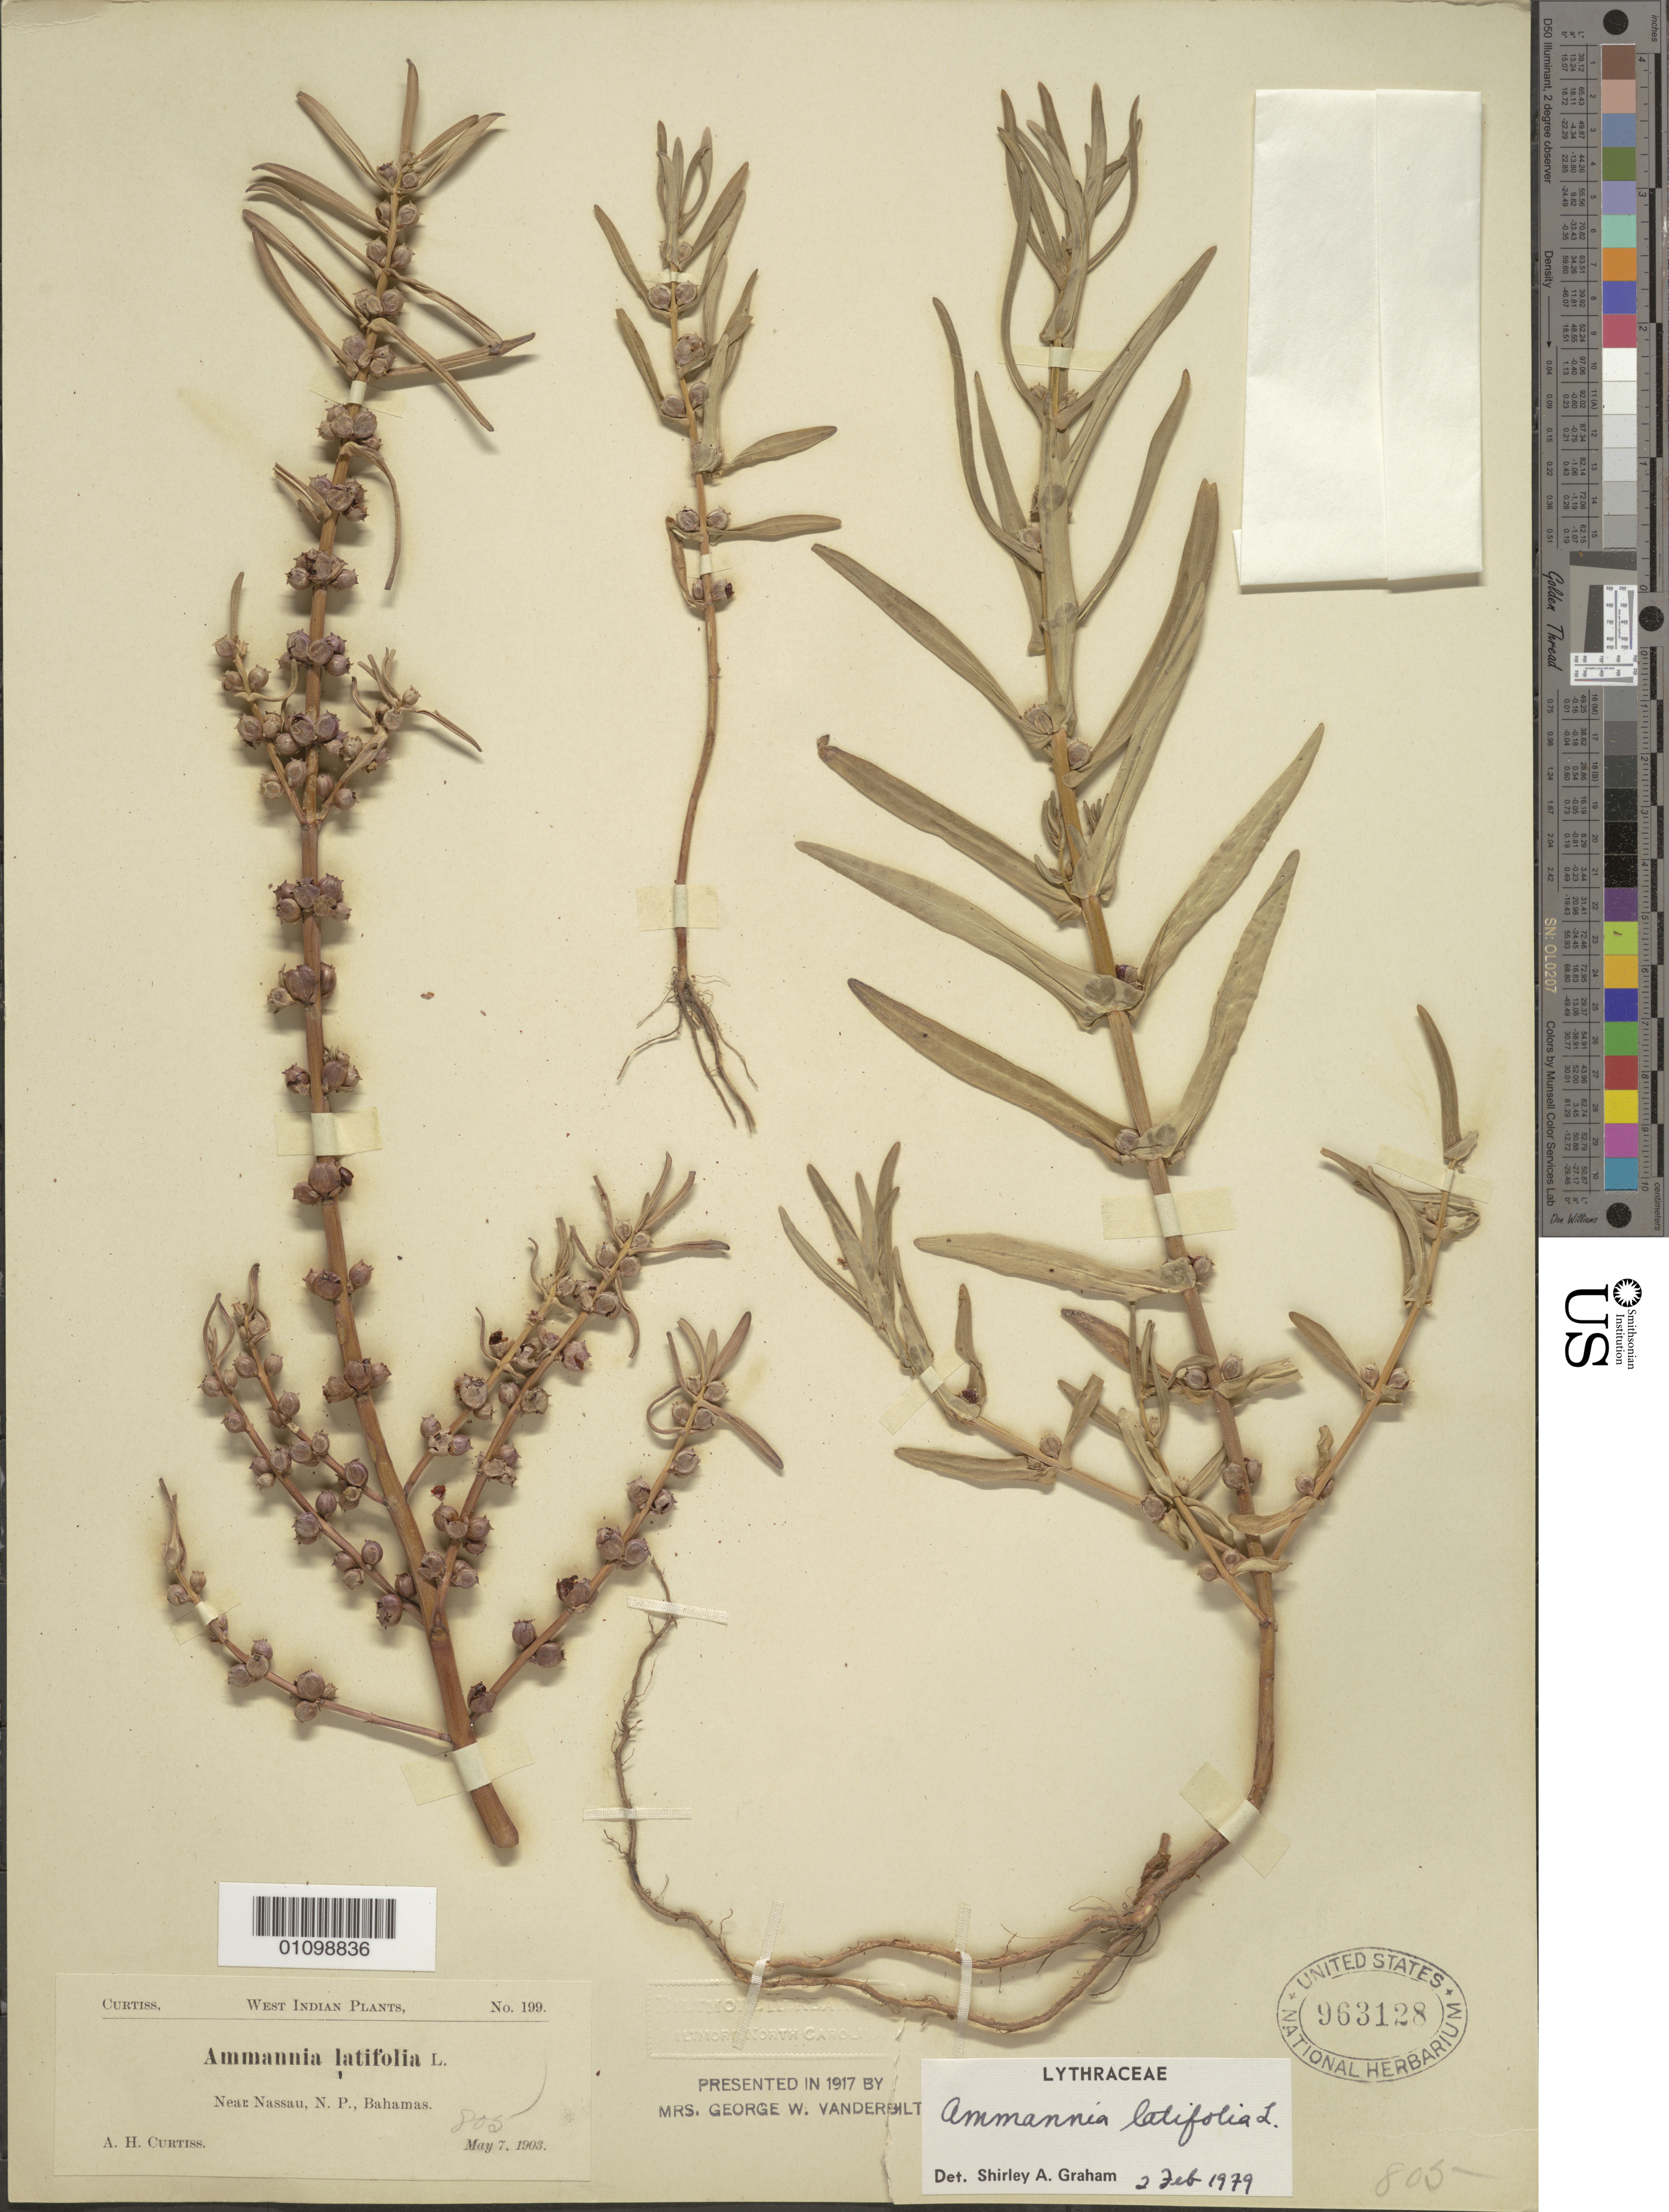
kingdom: Plantae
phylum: Tracheophyta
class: Magnoliopsida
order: Myrtales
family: Lythraceae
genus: Ammannia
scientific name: Ammannia latifolia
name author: L.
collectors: A. H. Curtiss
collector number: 199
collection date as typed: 07 May 1903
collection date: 1903-05-07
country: Bahamas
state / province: New Providence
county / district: Nassau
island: New Providence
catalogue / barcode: US 963128